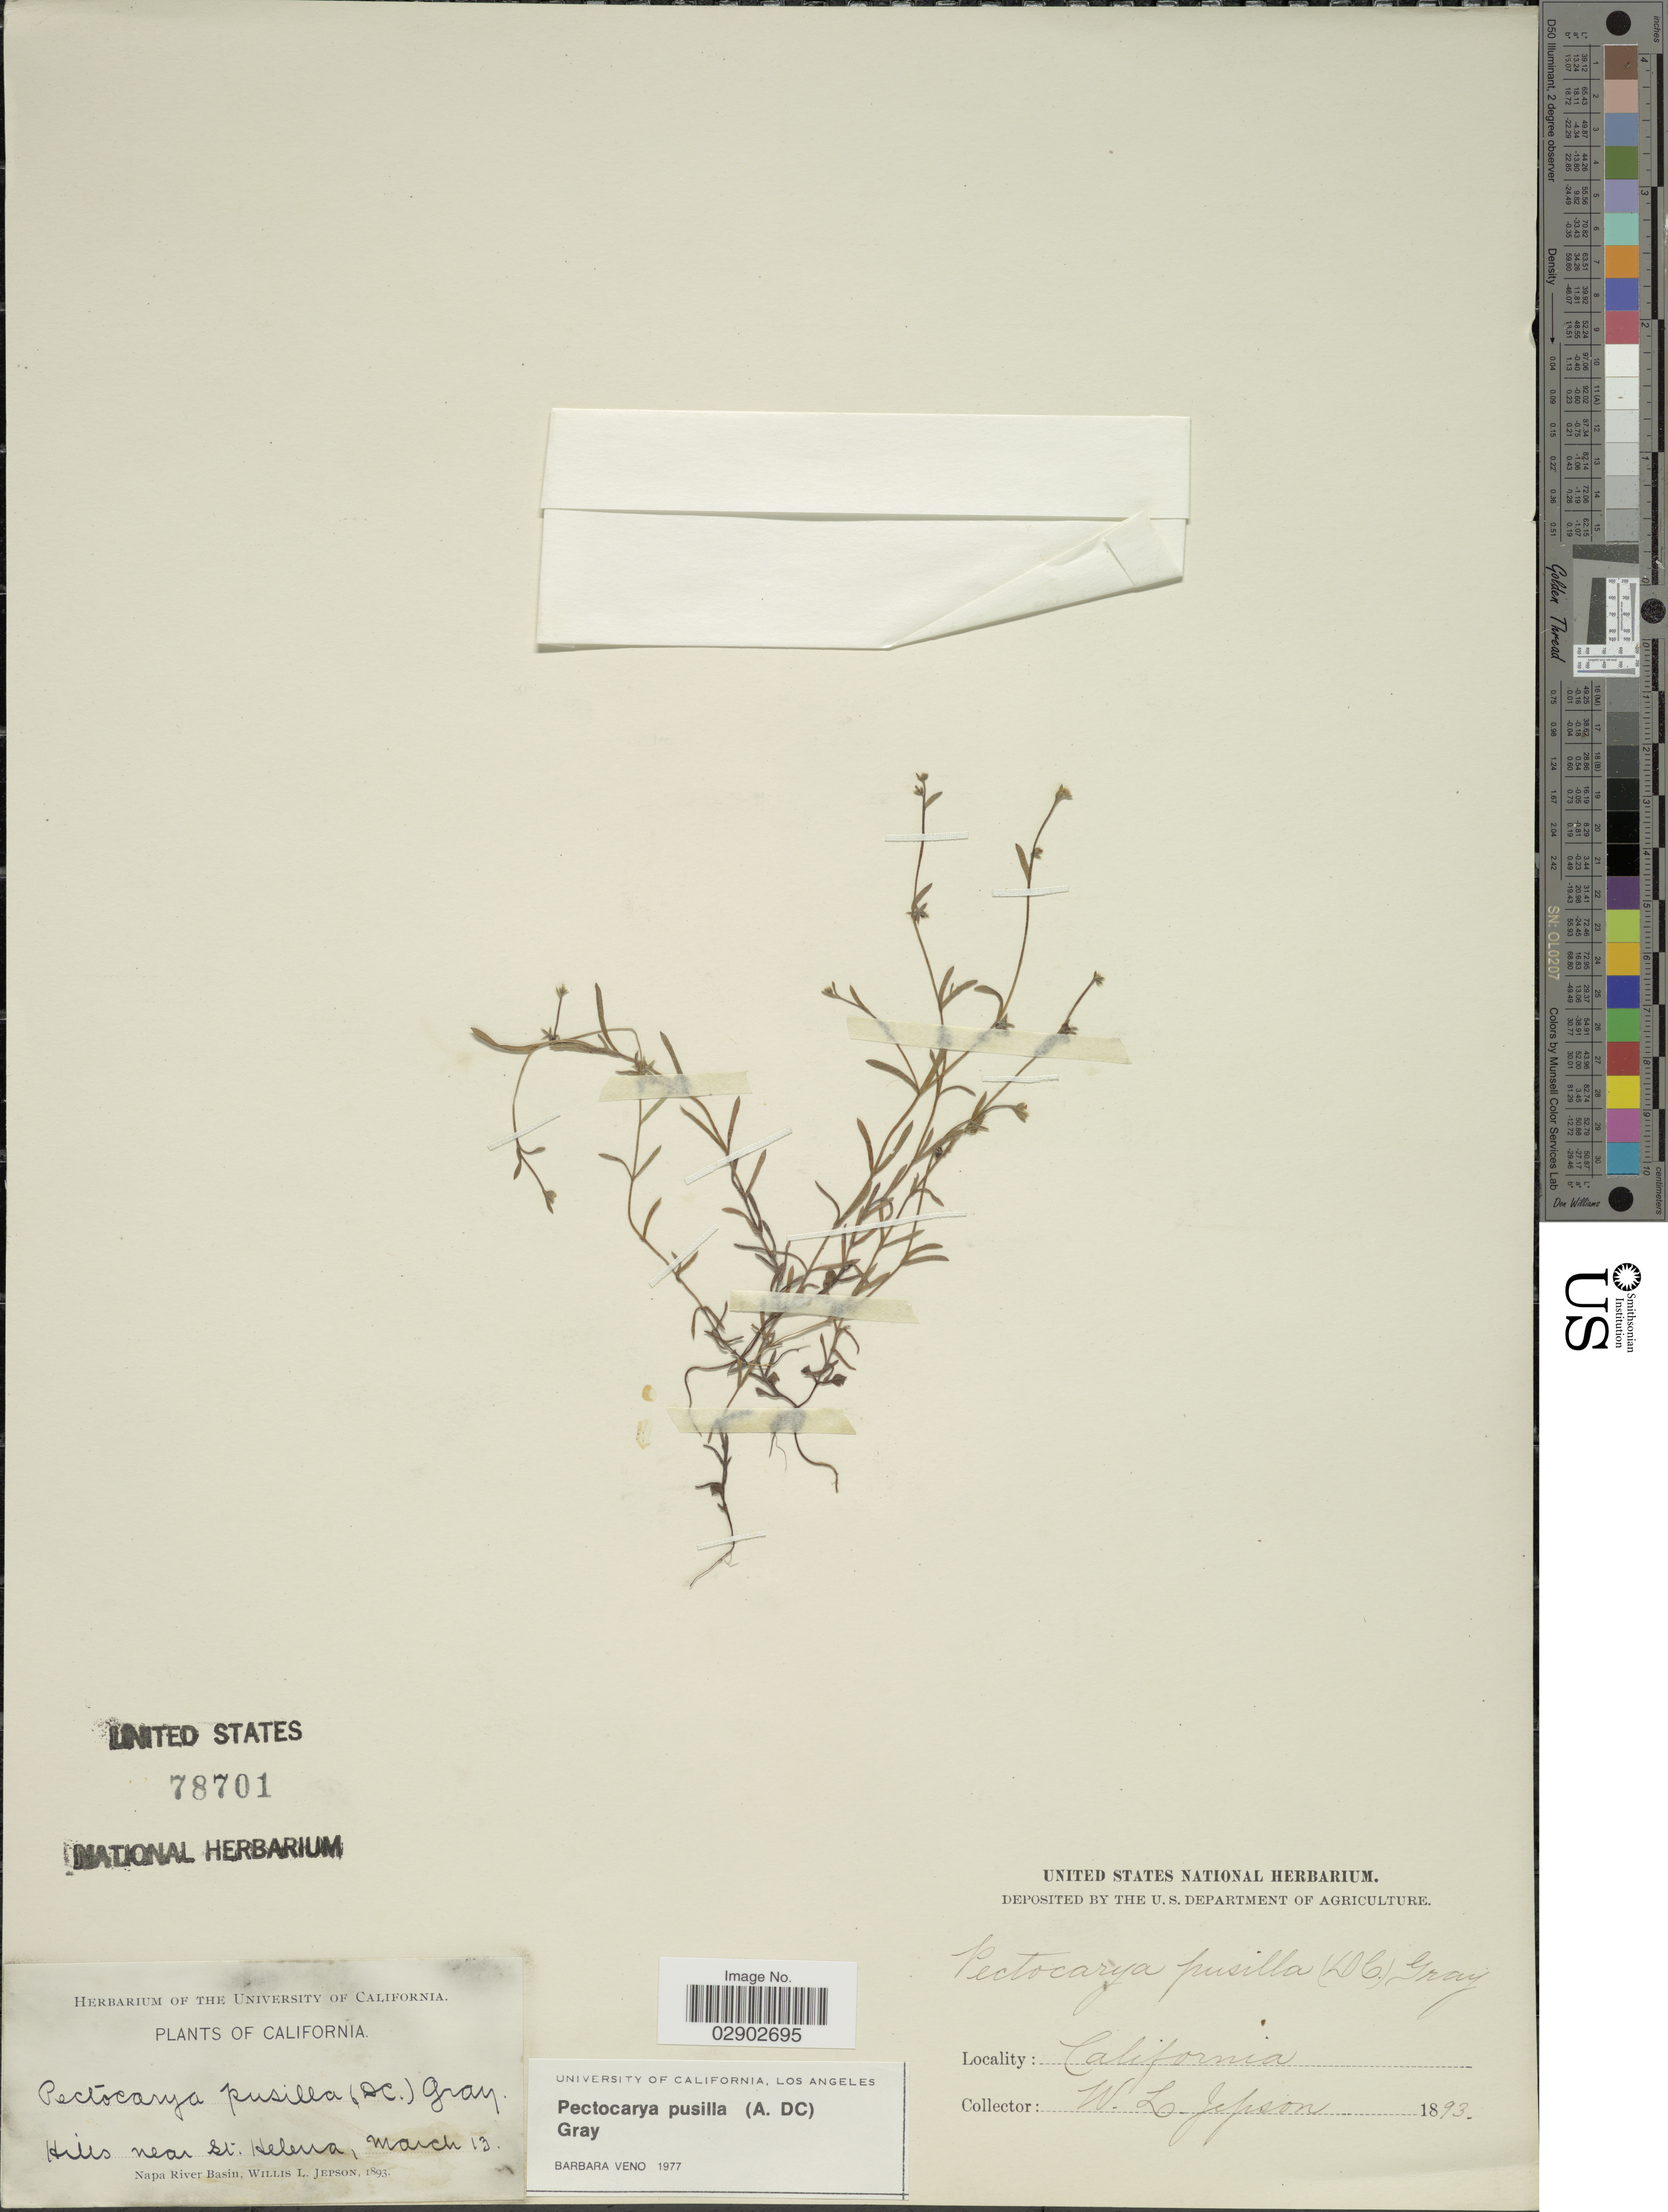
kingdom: Plantae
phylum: Tracheophyta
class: Magnoliopsida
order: Boraginales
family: Boraginaceae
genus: Pectocarya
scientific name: Pectocarya pusilla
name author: (A. DC.) A. Gray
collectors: W. L. Jepson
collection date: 1893-03-13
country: United States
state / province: California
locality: Hills near St. Helena. Napa River Basin.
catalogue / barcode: US 78701